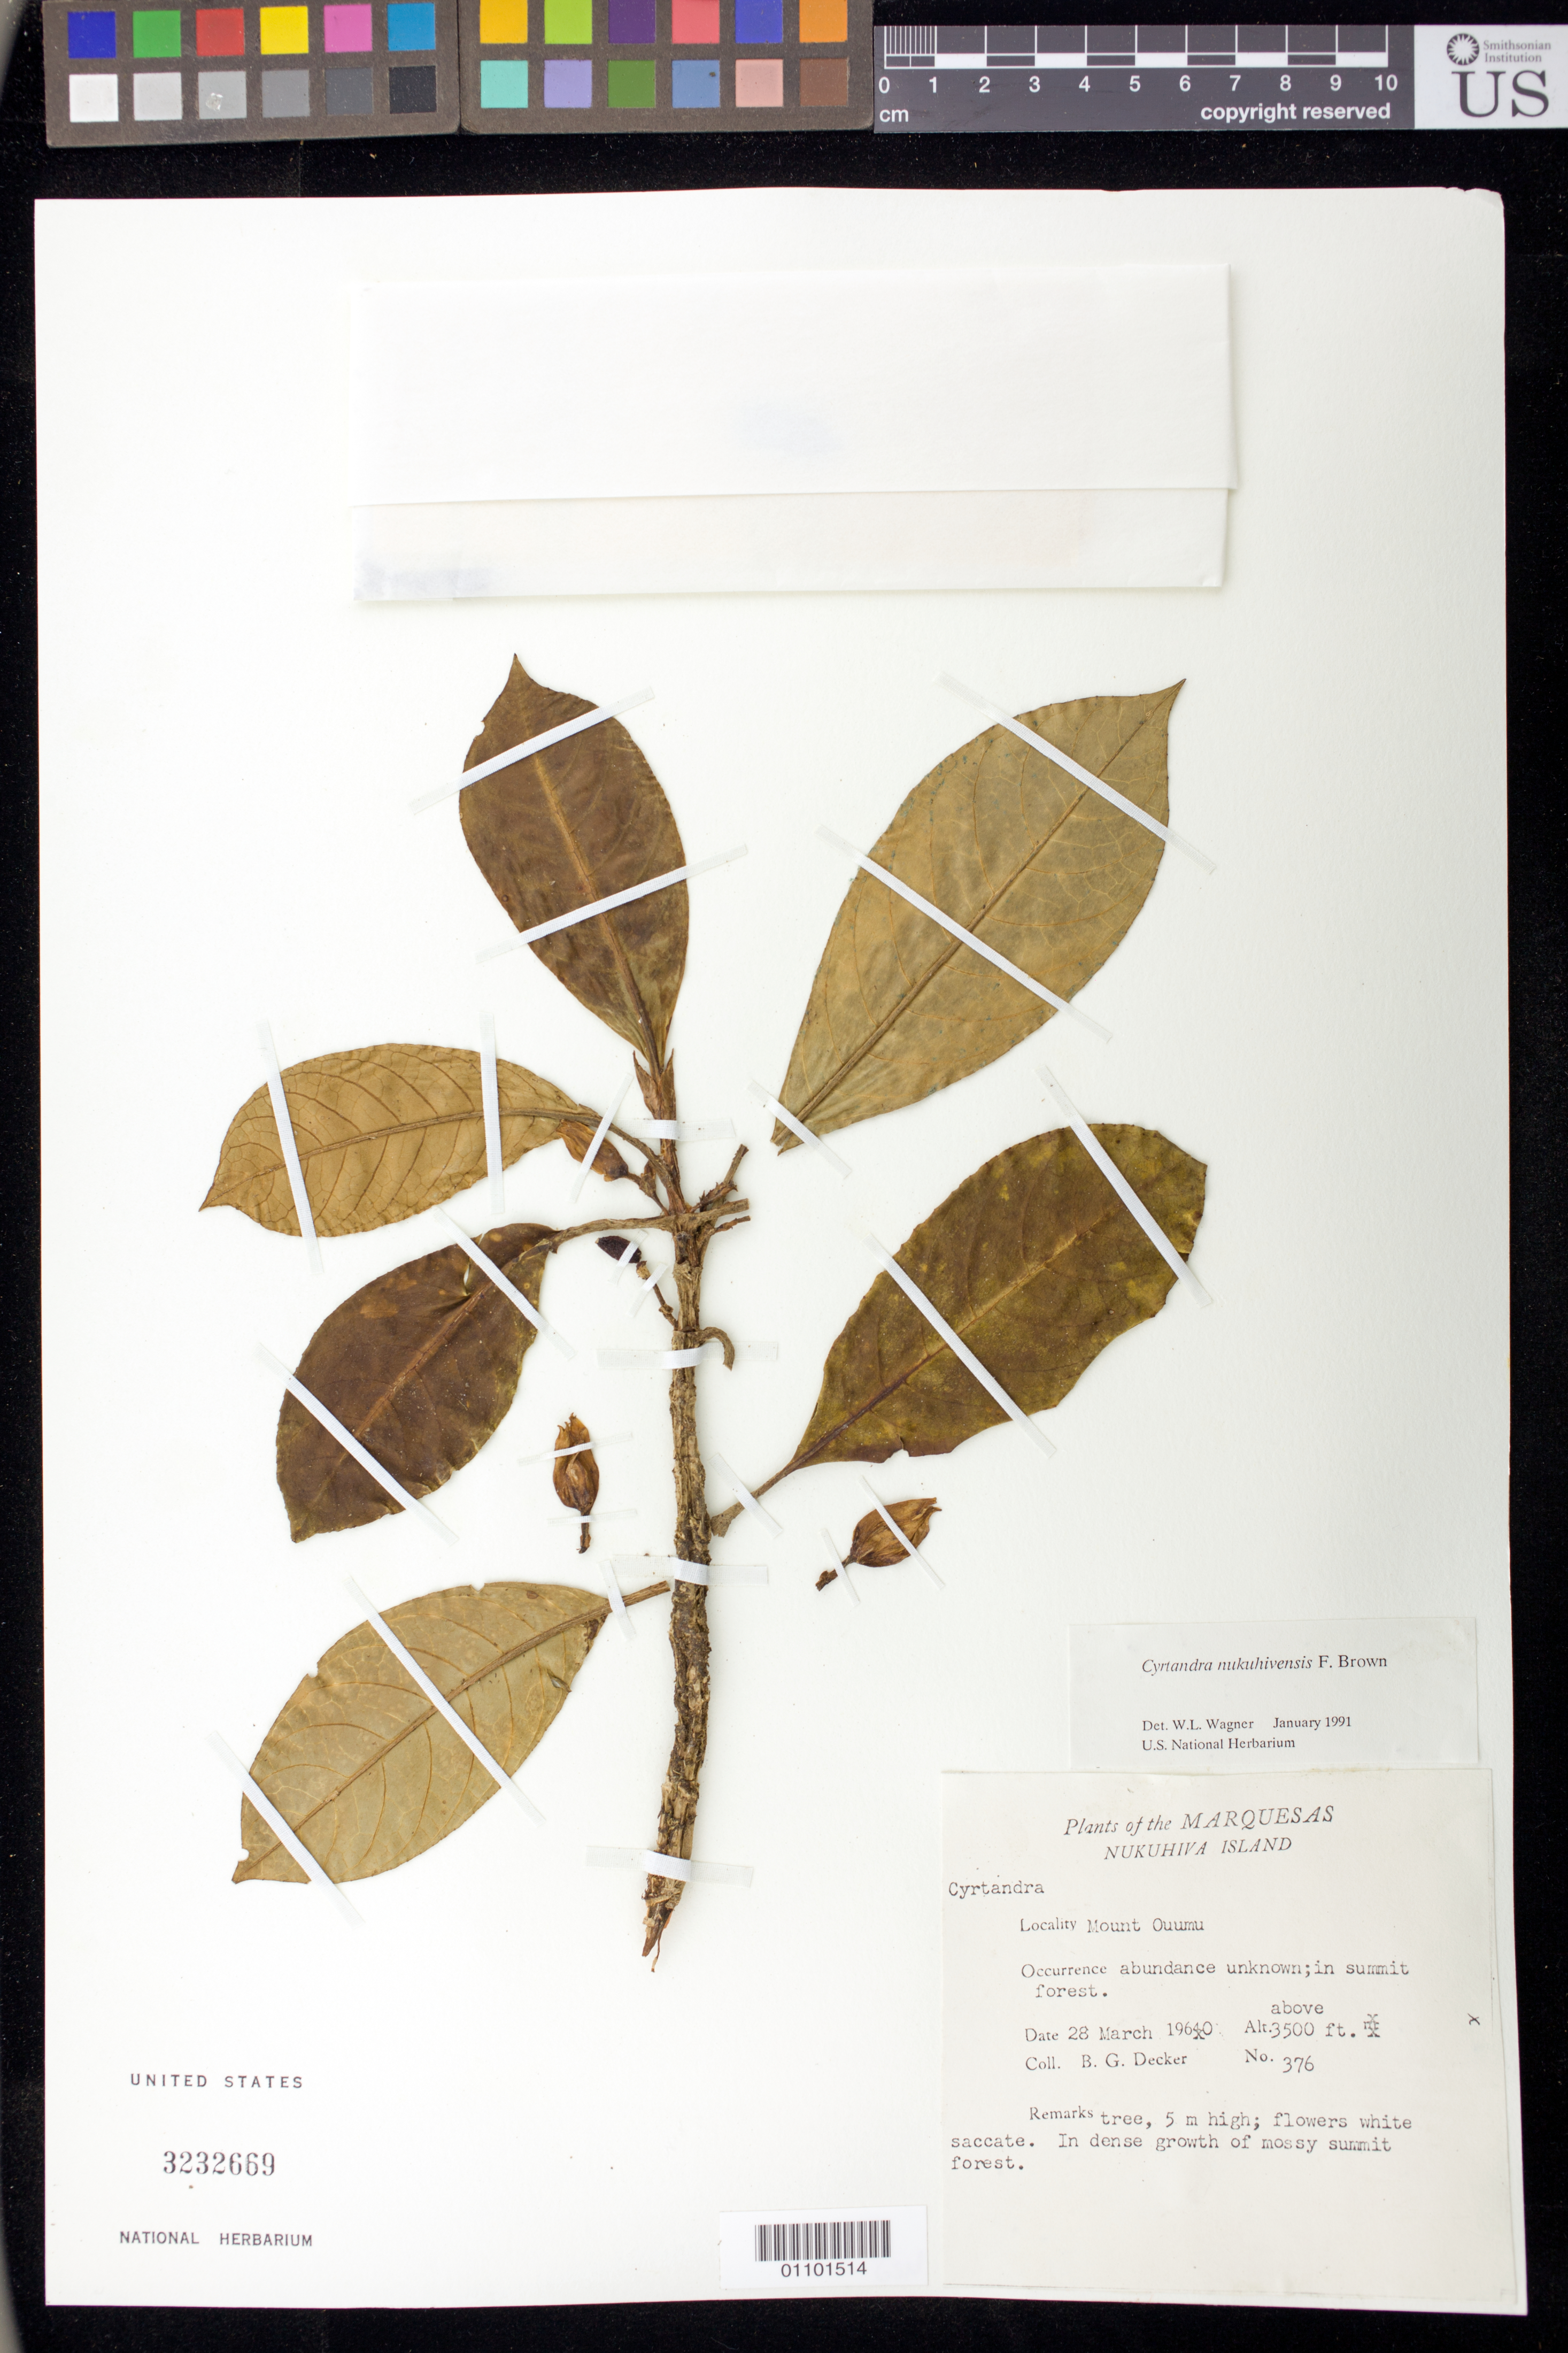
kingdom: Plantae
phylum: Tracheophyta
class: Magnoliopsida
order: Lamiales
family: Gesneriaceae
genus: Cyrtandra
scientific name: Cyrtandra nukuhivensis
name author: F. Br.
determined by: Wagner, W. L., (BOT), Smithsonian Institution - National Museum of Natural History (UNITED STATES)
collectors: B. G. Decker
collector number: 376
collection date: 1960-03-28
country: French Polynesia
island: Nuku Hiva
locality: Mt. Ooumu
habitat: Cloud forest, in dense growth of mossy summit forest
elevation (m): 1067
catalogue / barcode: US 3232669